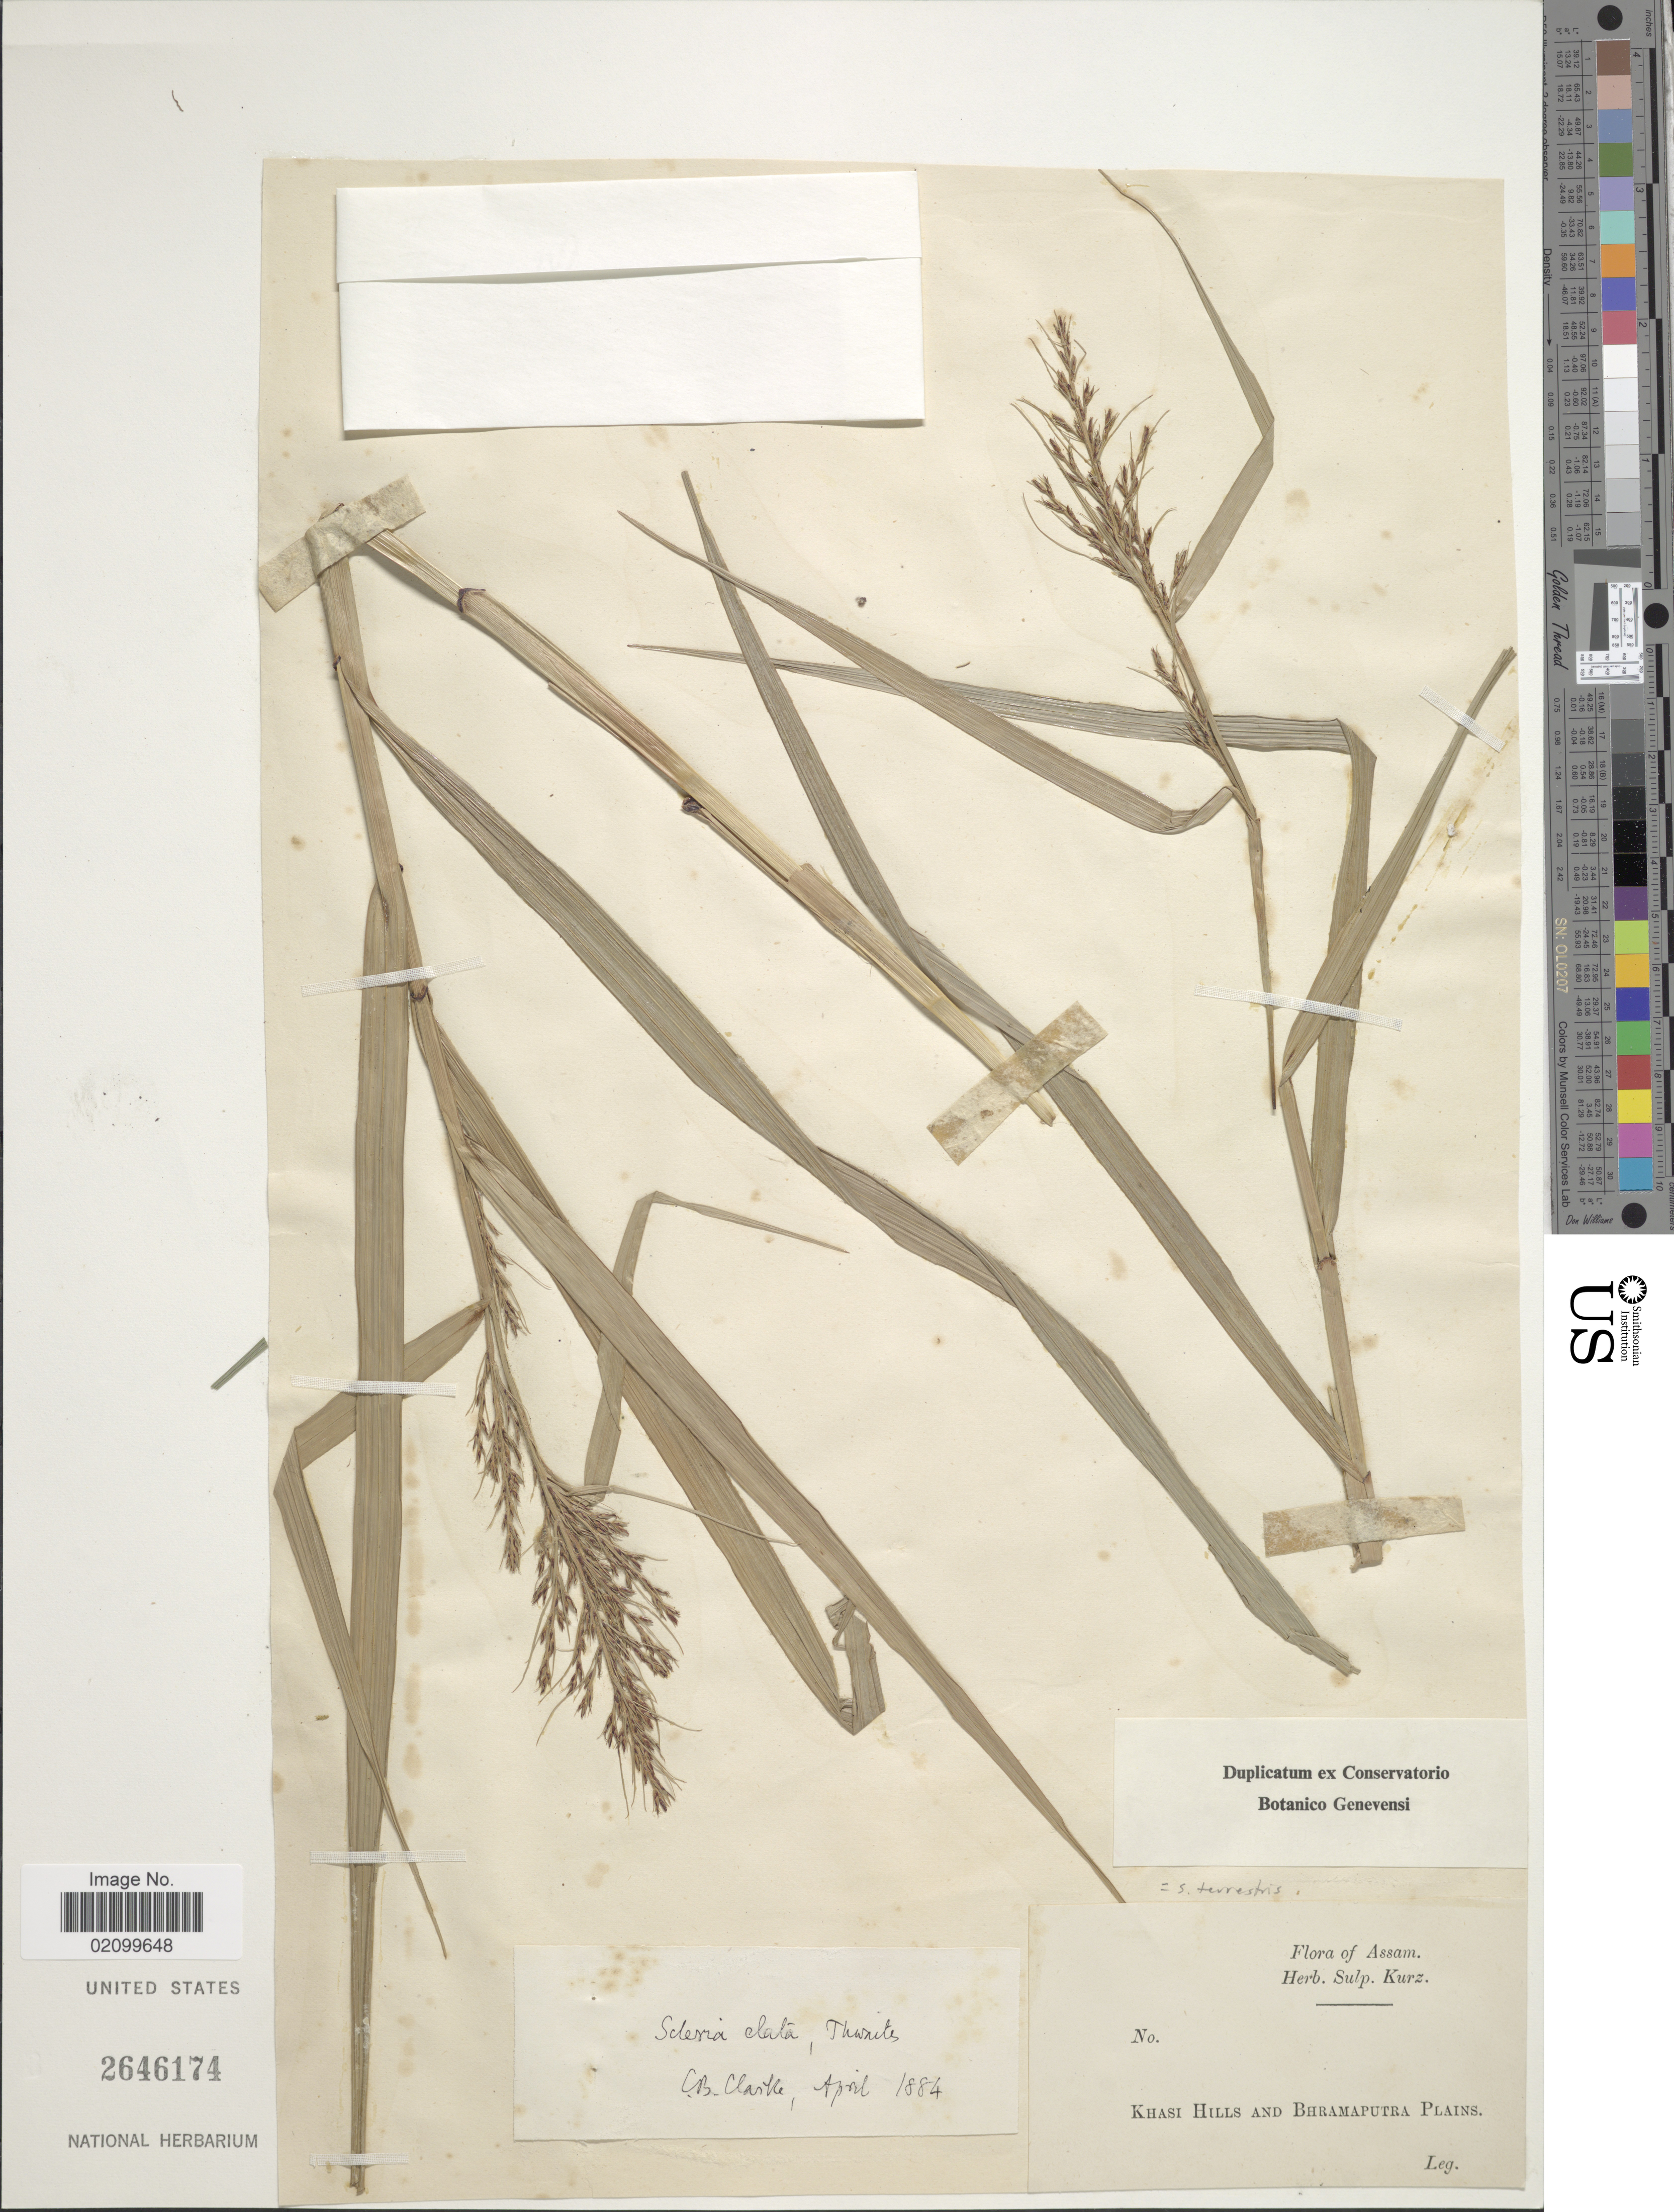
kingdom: Plantae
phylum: Tracheophyta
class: Liliopsida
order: Poales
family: Cyperaceae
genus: Scleria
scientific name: Scleria terrestris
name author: (L.) Fassett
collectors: C. B. Clarke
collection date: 1884-04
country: India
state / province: Meghalaya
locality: Khasi Hills and Bhramaputra Plains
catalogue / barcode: US 2646174